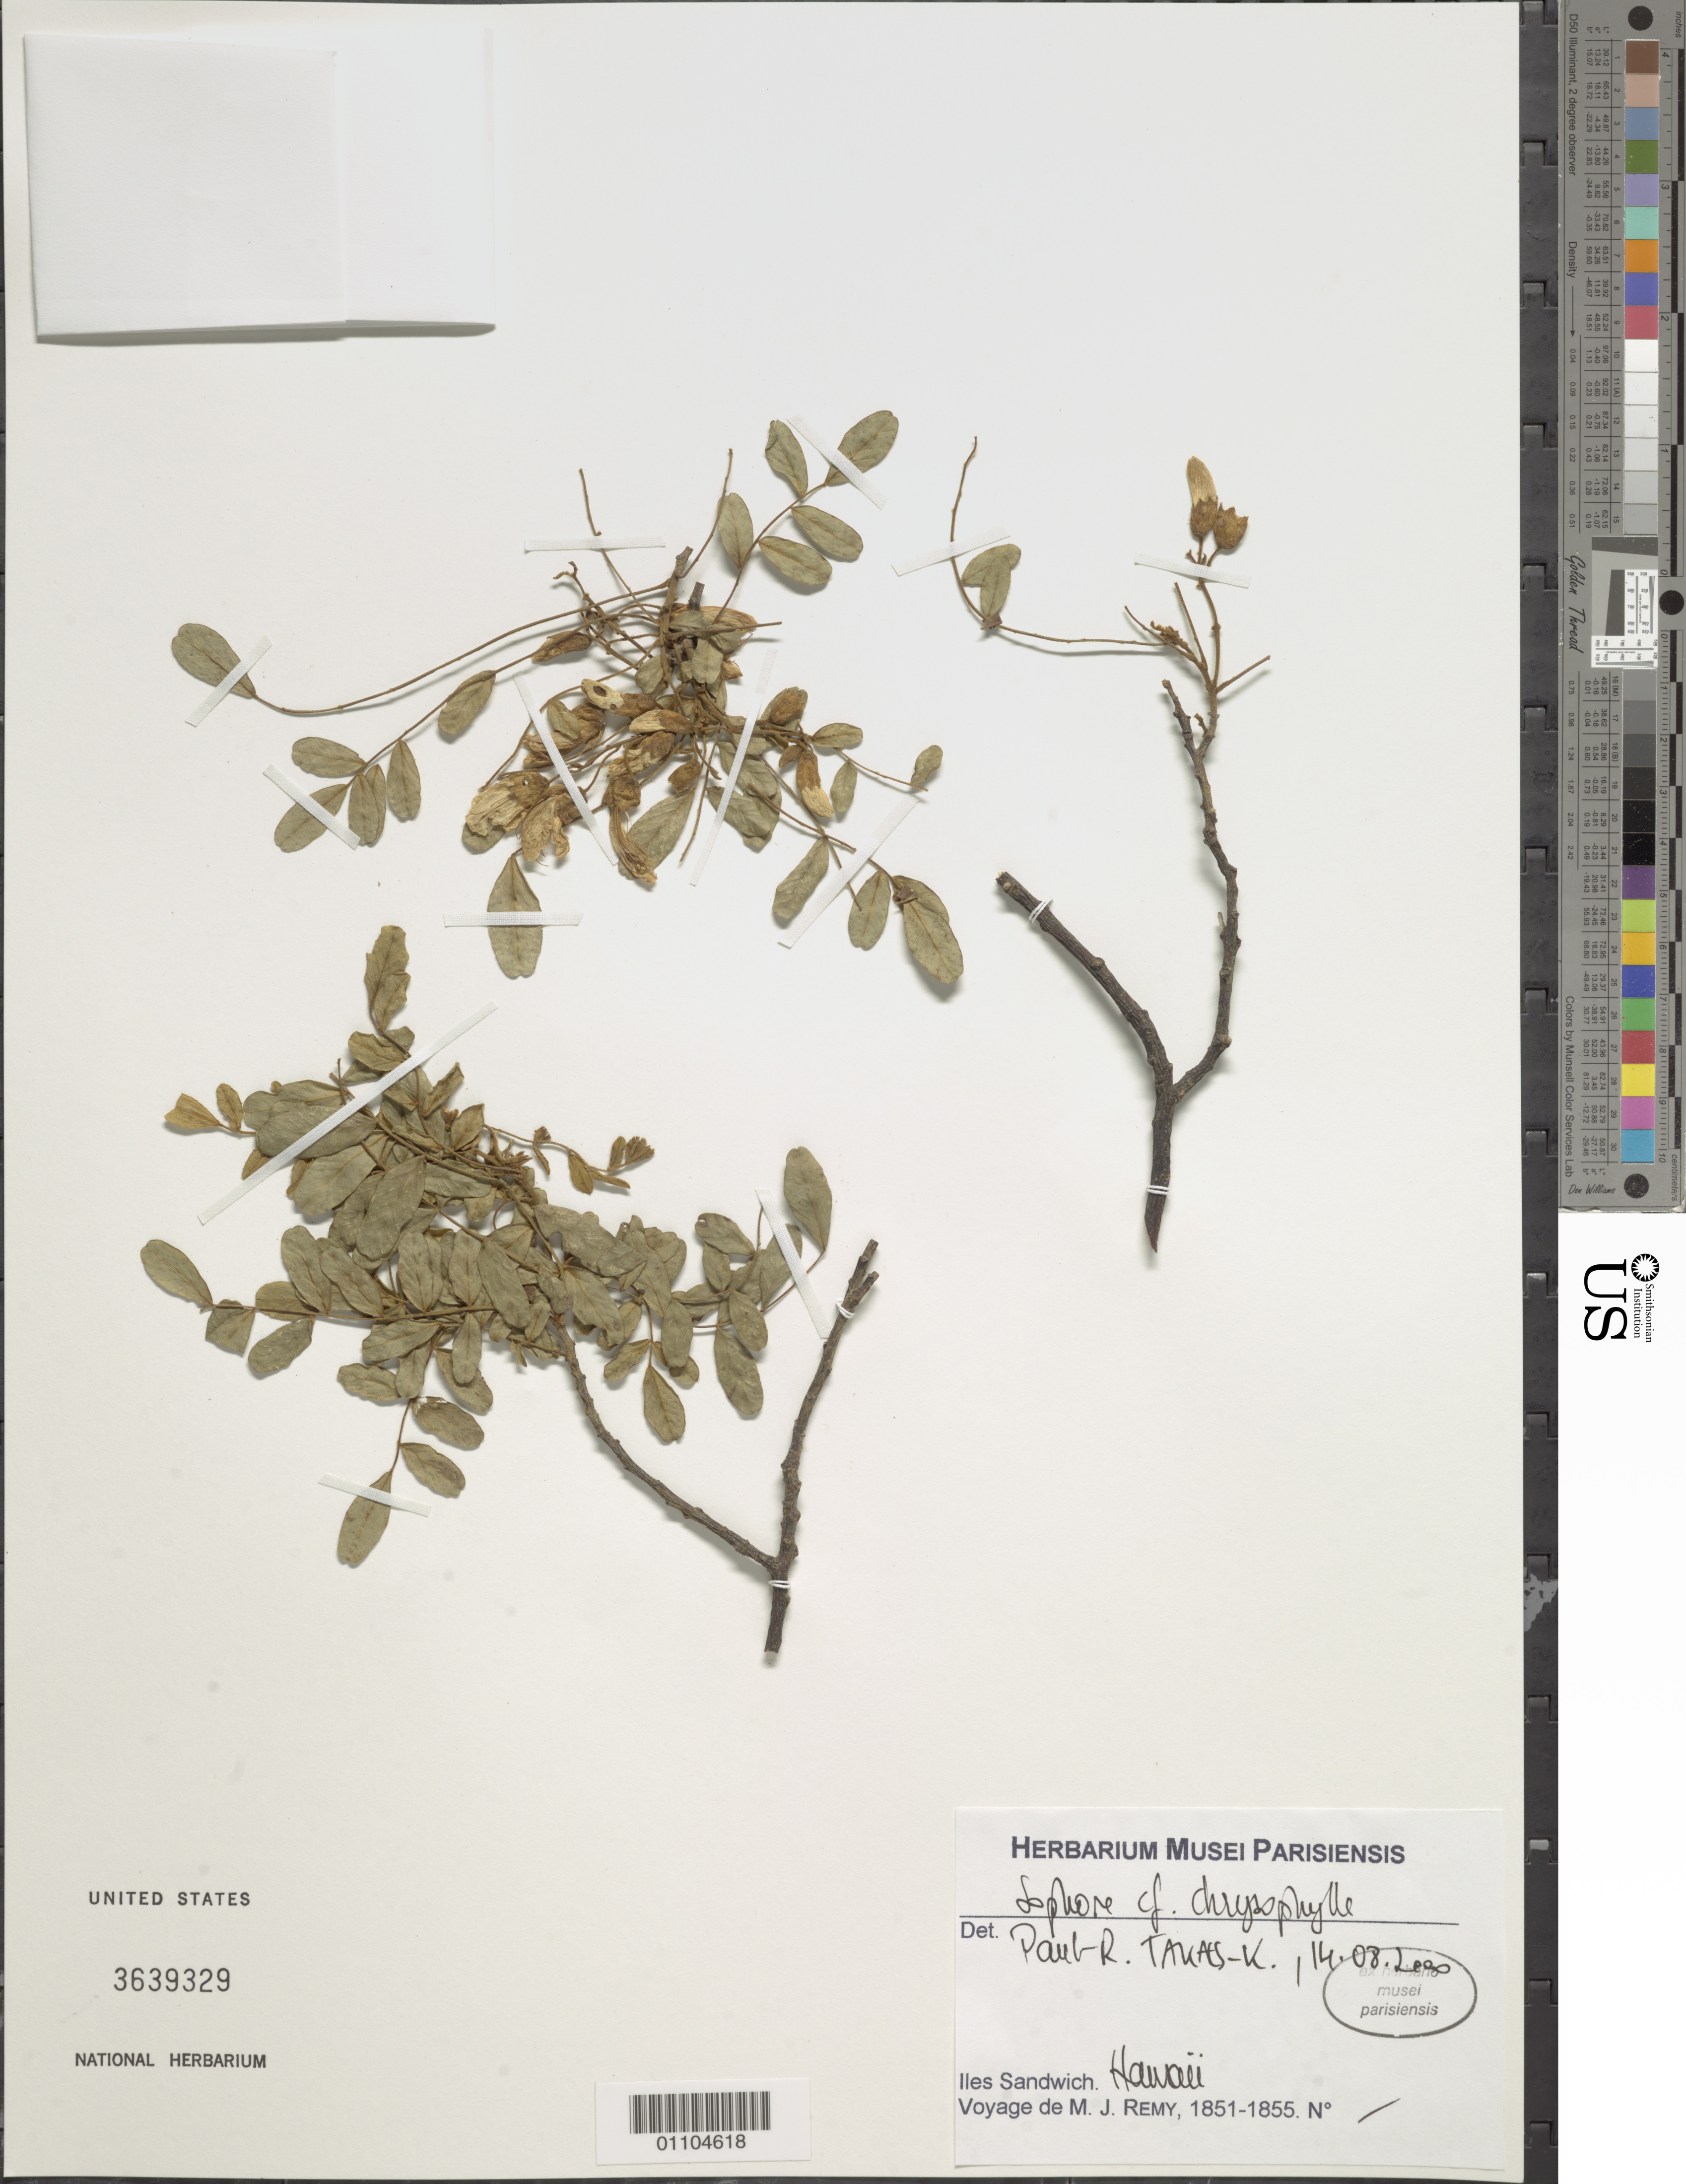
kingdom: Plantae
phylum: Tracheophyta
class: Magnoliopsida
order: Fabales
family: Fabaceae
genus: Sophora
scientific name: Sophora chrysophylla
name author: (Salisb.) Seem.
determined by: Wagner, W. L., (BOT), Smithsonian Institution - National Museum of Natural History (UNITED STATES)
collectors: M. J. Remy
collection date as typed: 1851 to --- 1855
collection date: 1851/1855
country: United States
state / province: Hawaii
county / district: Hawaii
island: Hawaii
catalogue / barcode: US 3639329